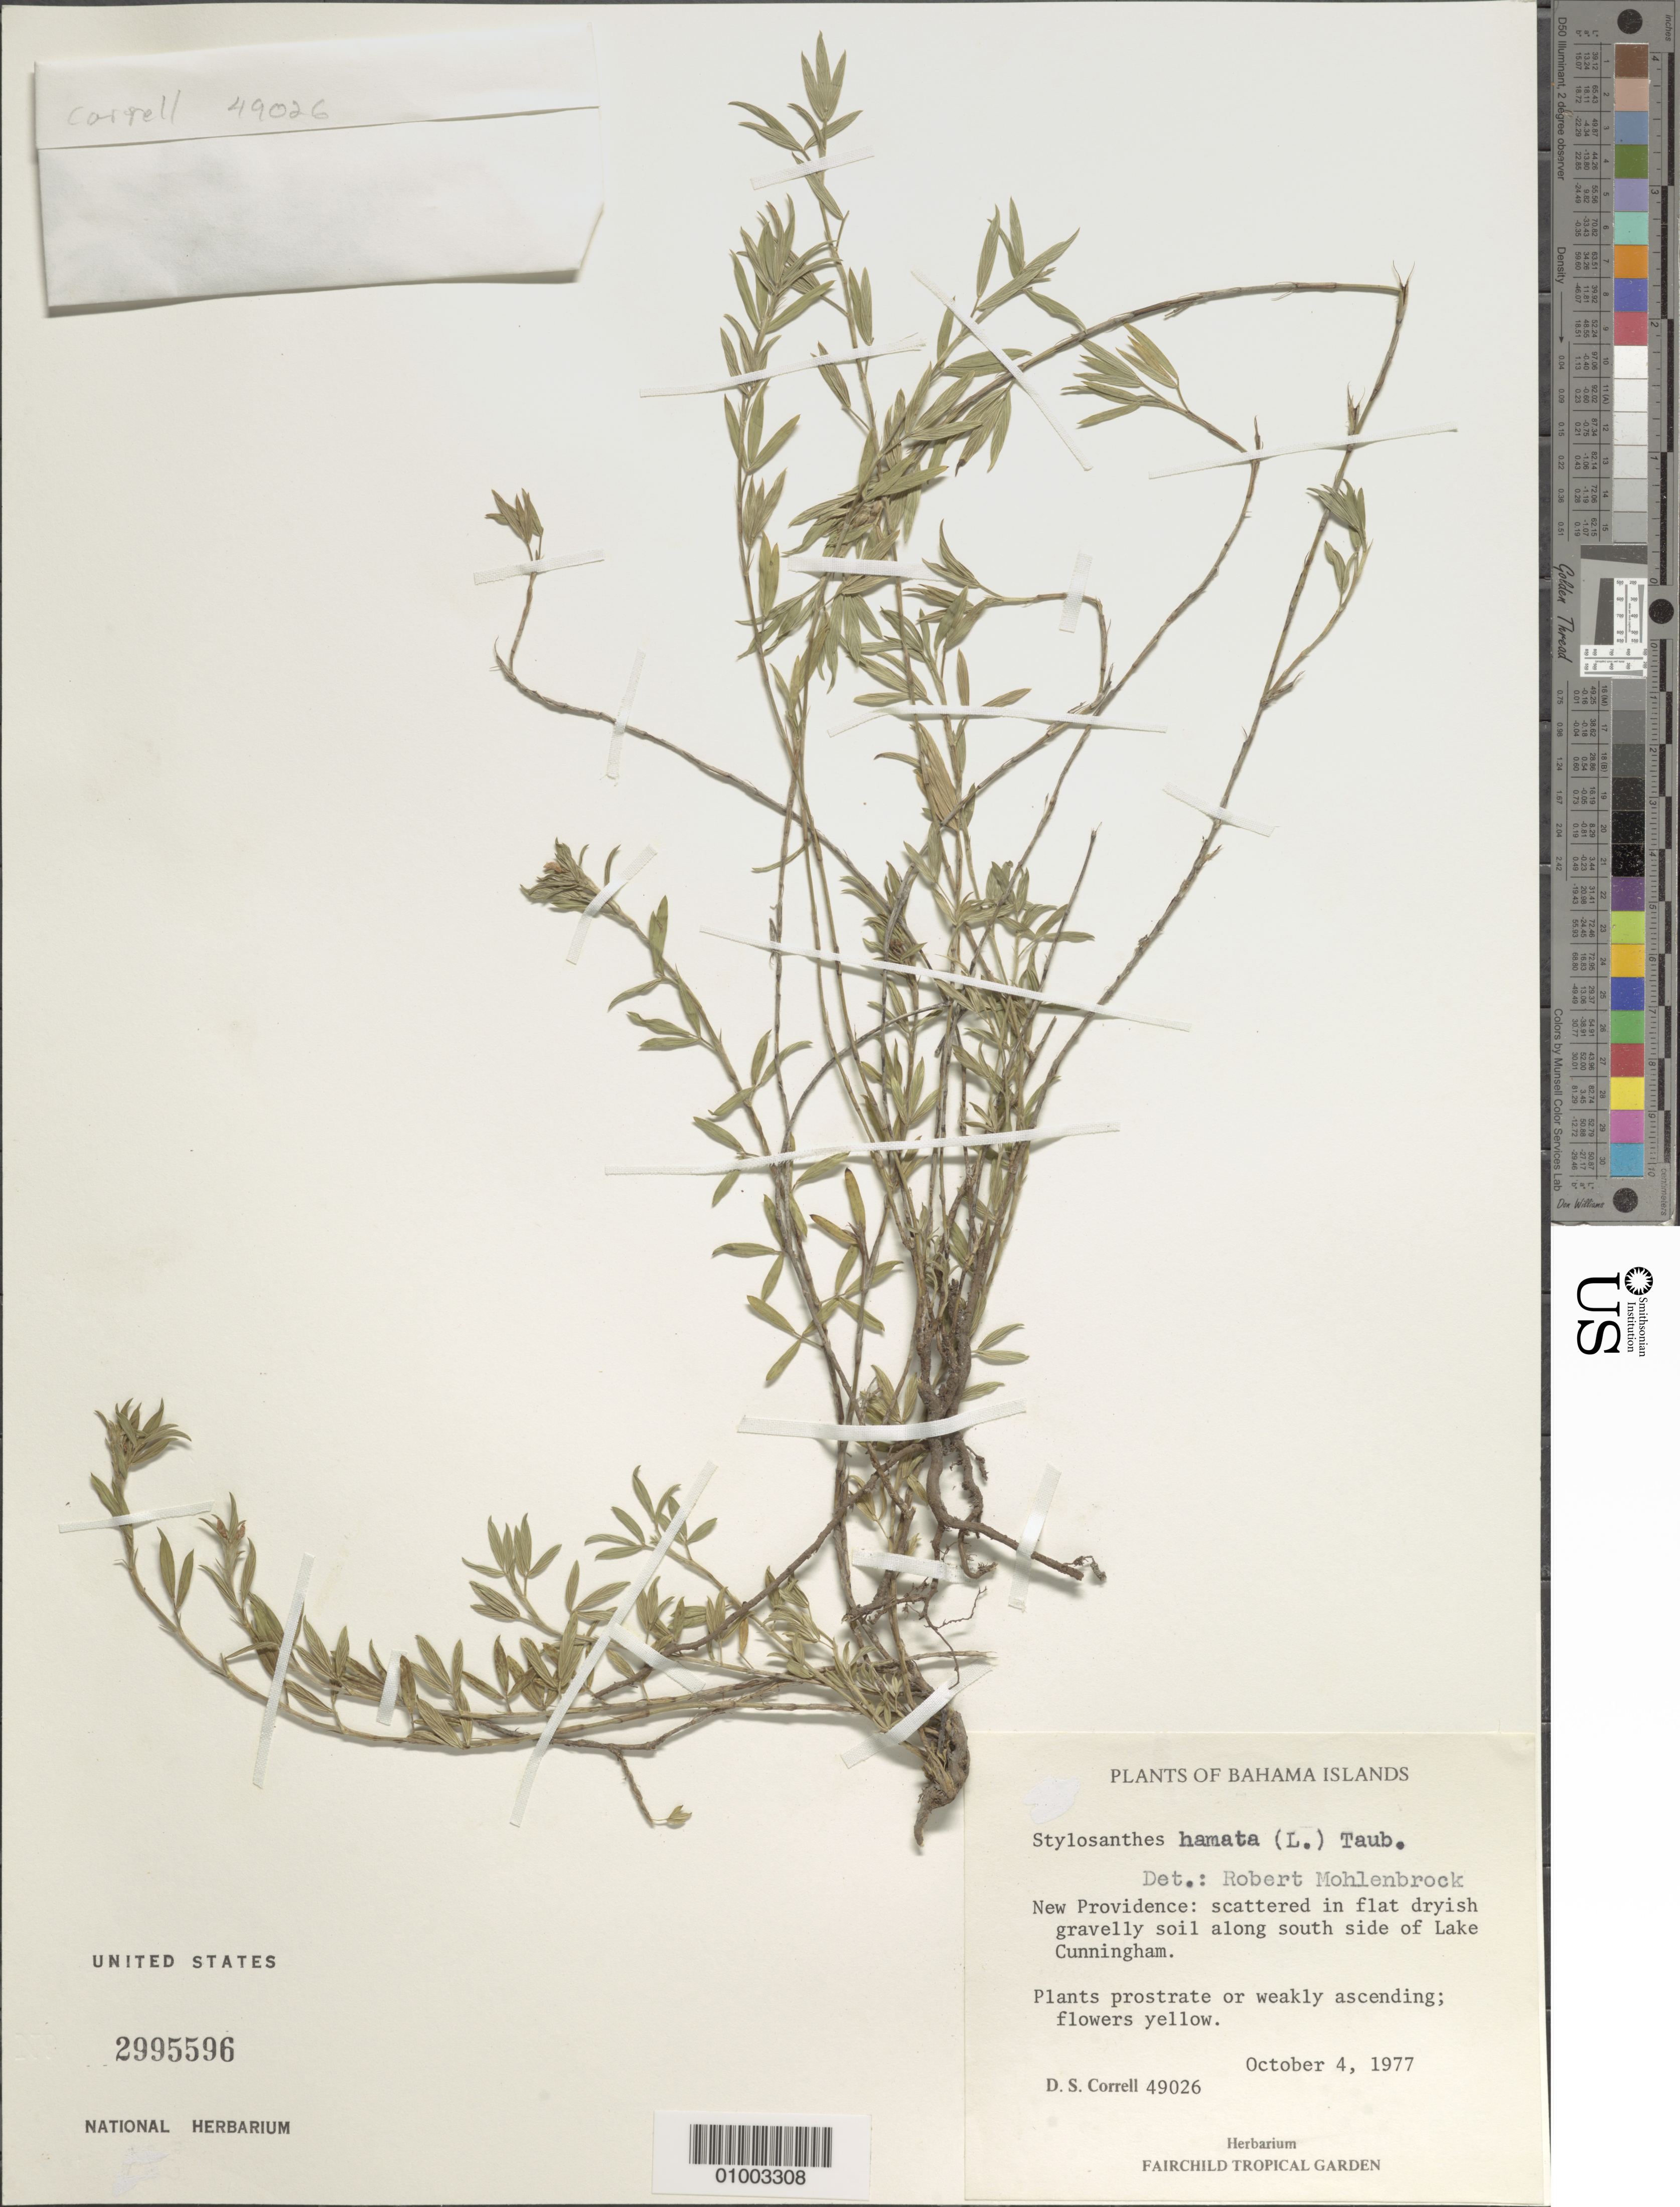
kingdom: Plantae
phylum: Tracheophyta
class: Magnoliopsida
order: Fabales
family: Fabaceae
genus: Stylosanthes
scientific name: Stylosanthes hamata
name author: (L.) Taub.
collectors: D. S. Correll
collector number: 49026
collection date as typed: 04 Oct 1977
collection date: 1977-10-04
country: Bahamas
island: New Providence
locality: Scattered in flat dryish gravelly soil along south side of Lake Cunningham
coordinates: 0 N, 0 E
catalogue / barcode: US 2995596